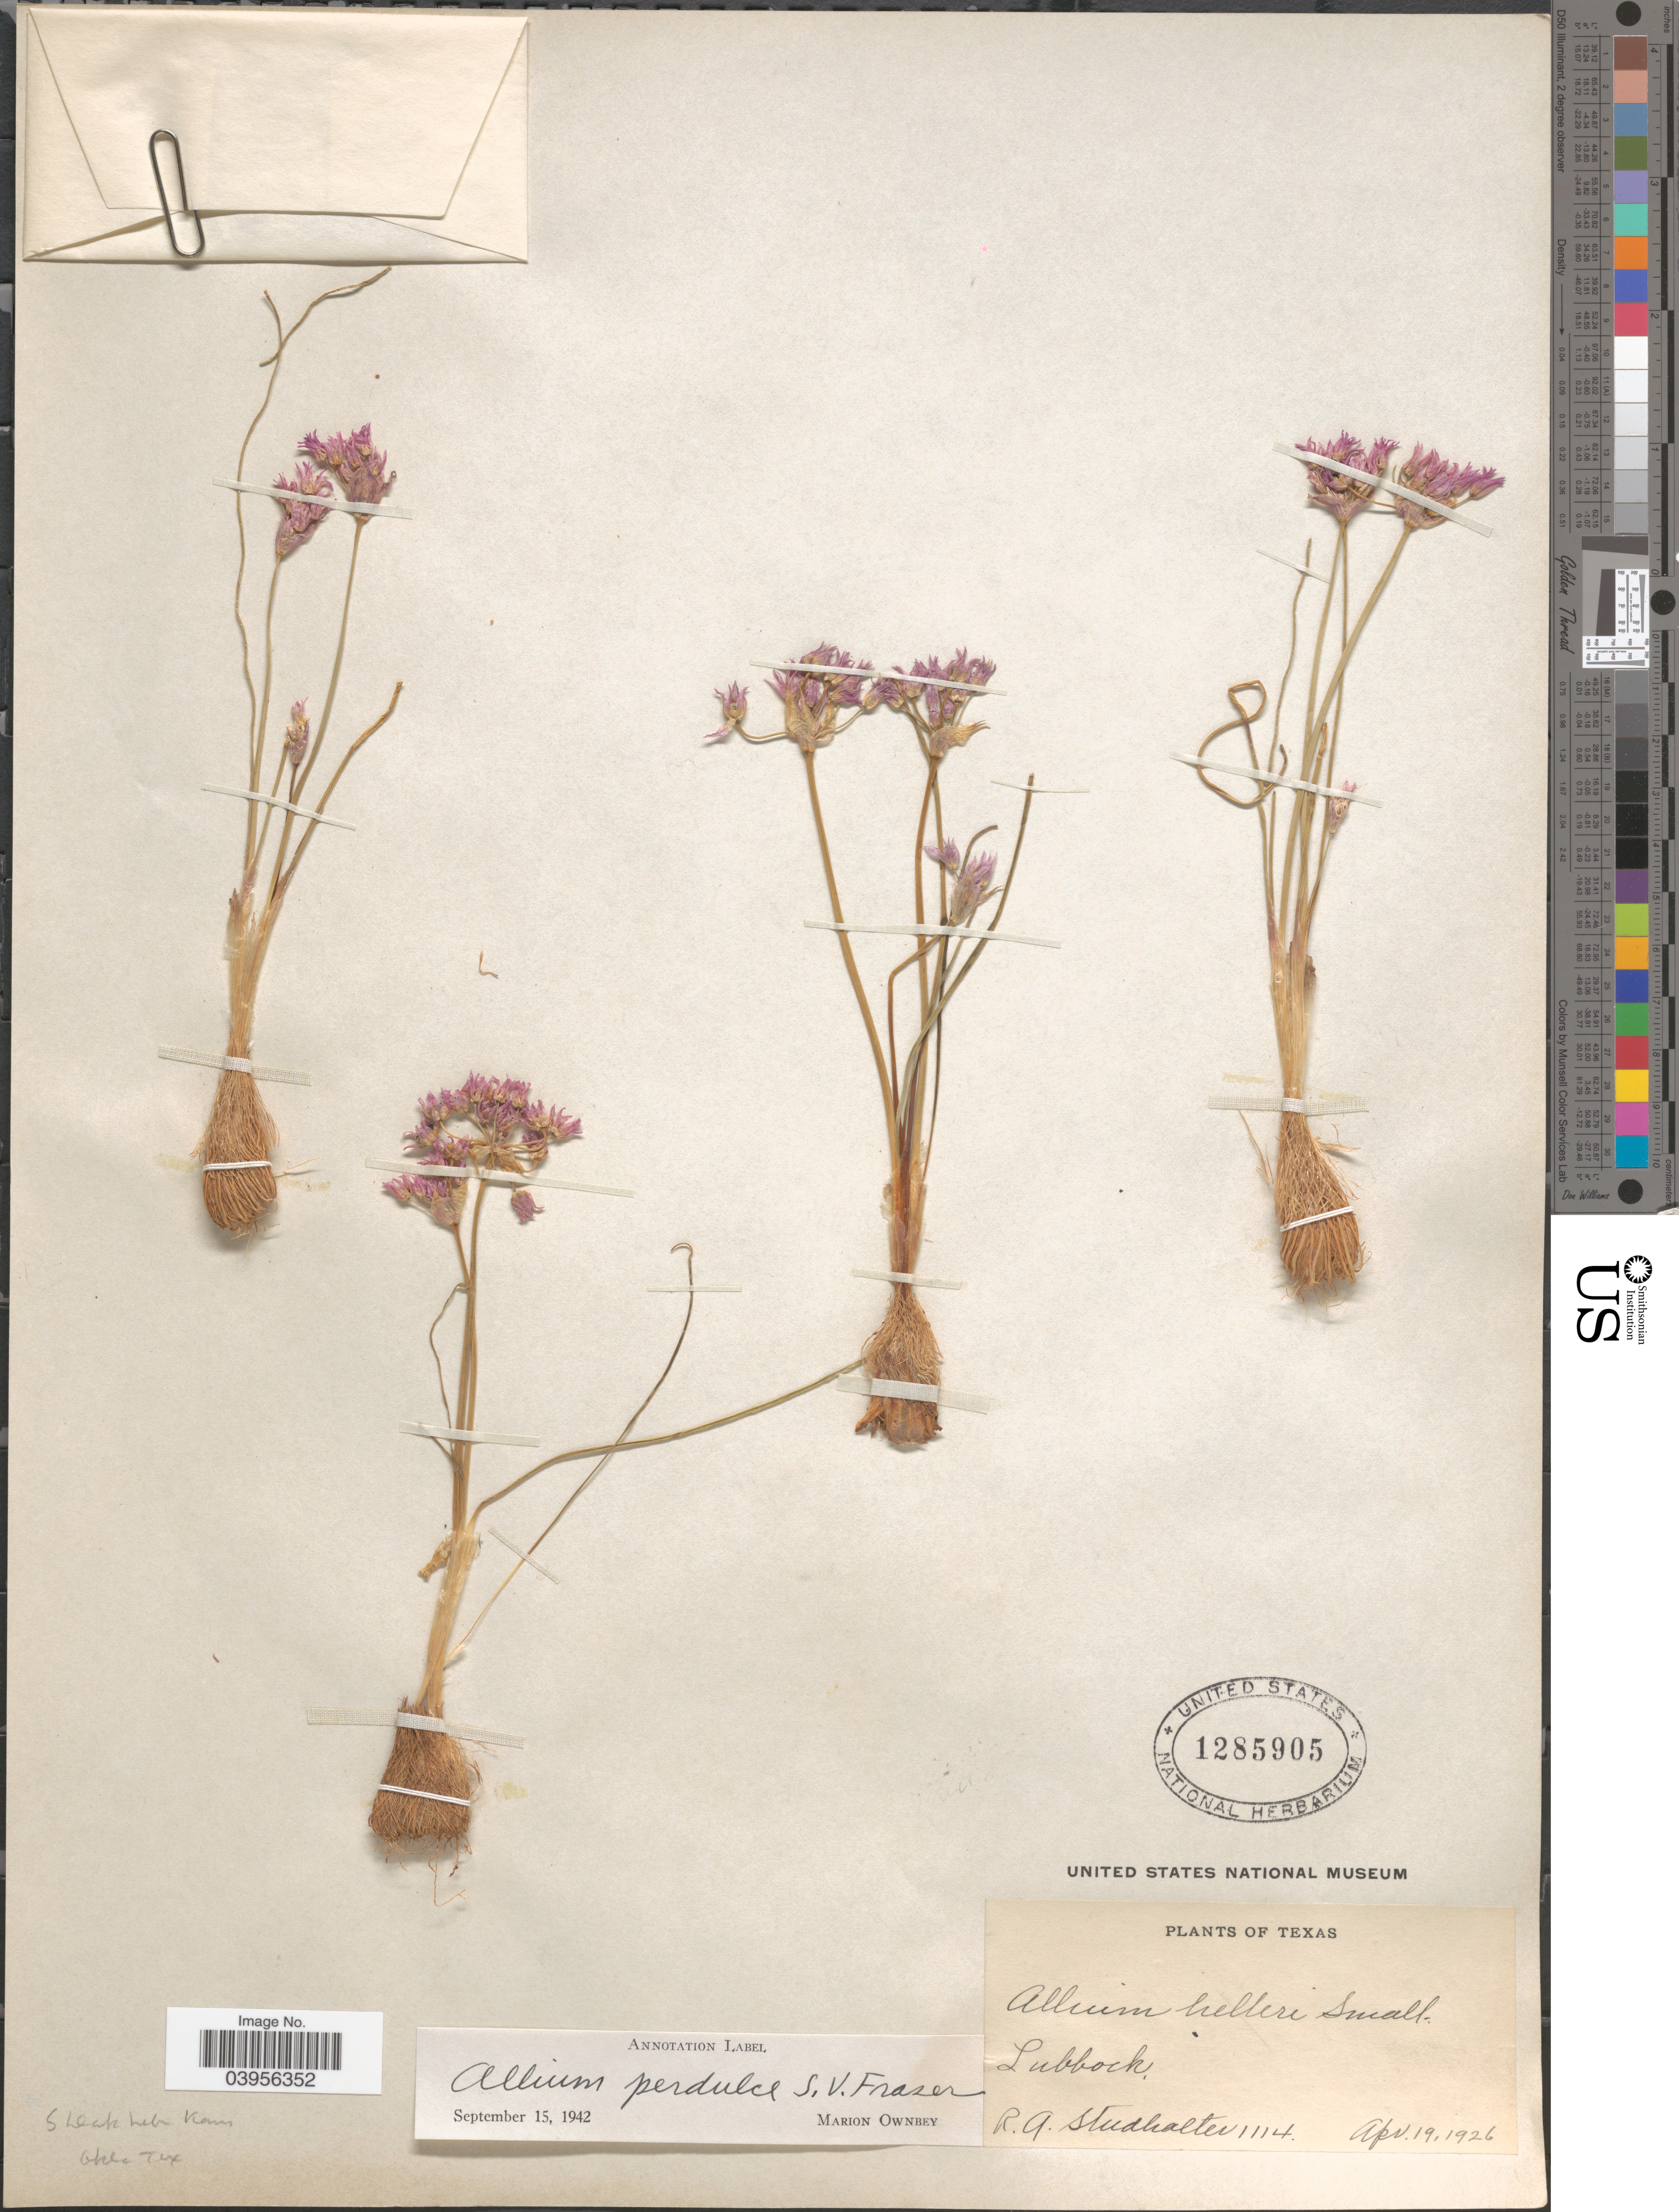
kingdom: Plantae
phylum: Tracheophyta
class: Liliopsida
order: Asparagales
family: Amaryllidaceae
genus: Allium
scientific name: Allium perdulce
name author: S.V. Fraser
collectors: R. Studhalter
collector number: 1114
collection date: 1926-04-19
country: United States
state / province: Texas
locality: Lubbock.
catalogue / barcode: US 1285905